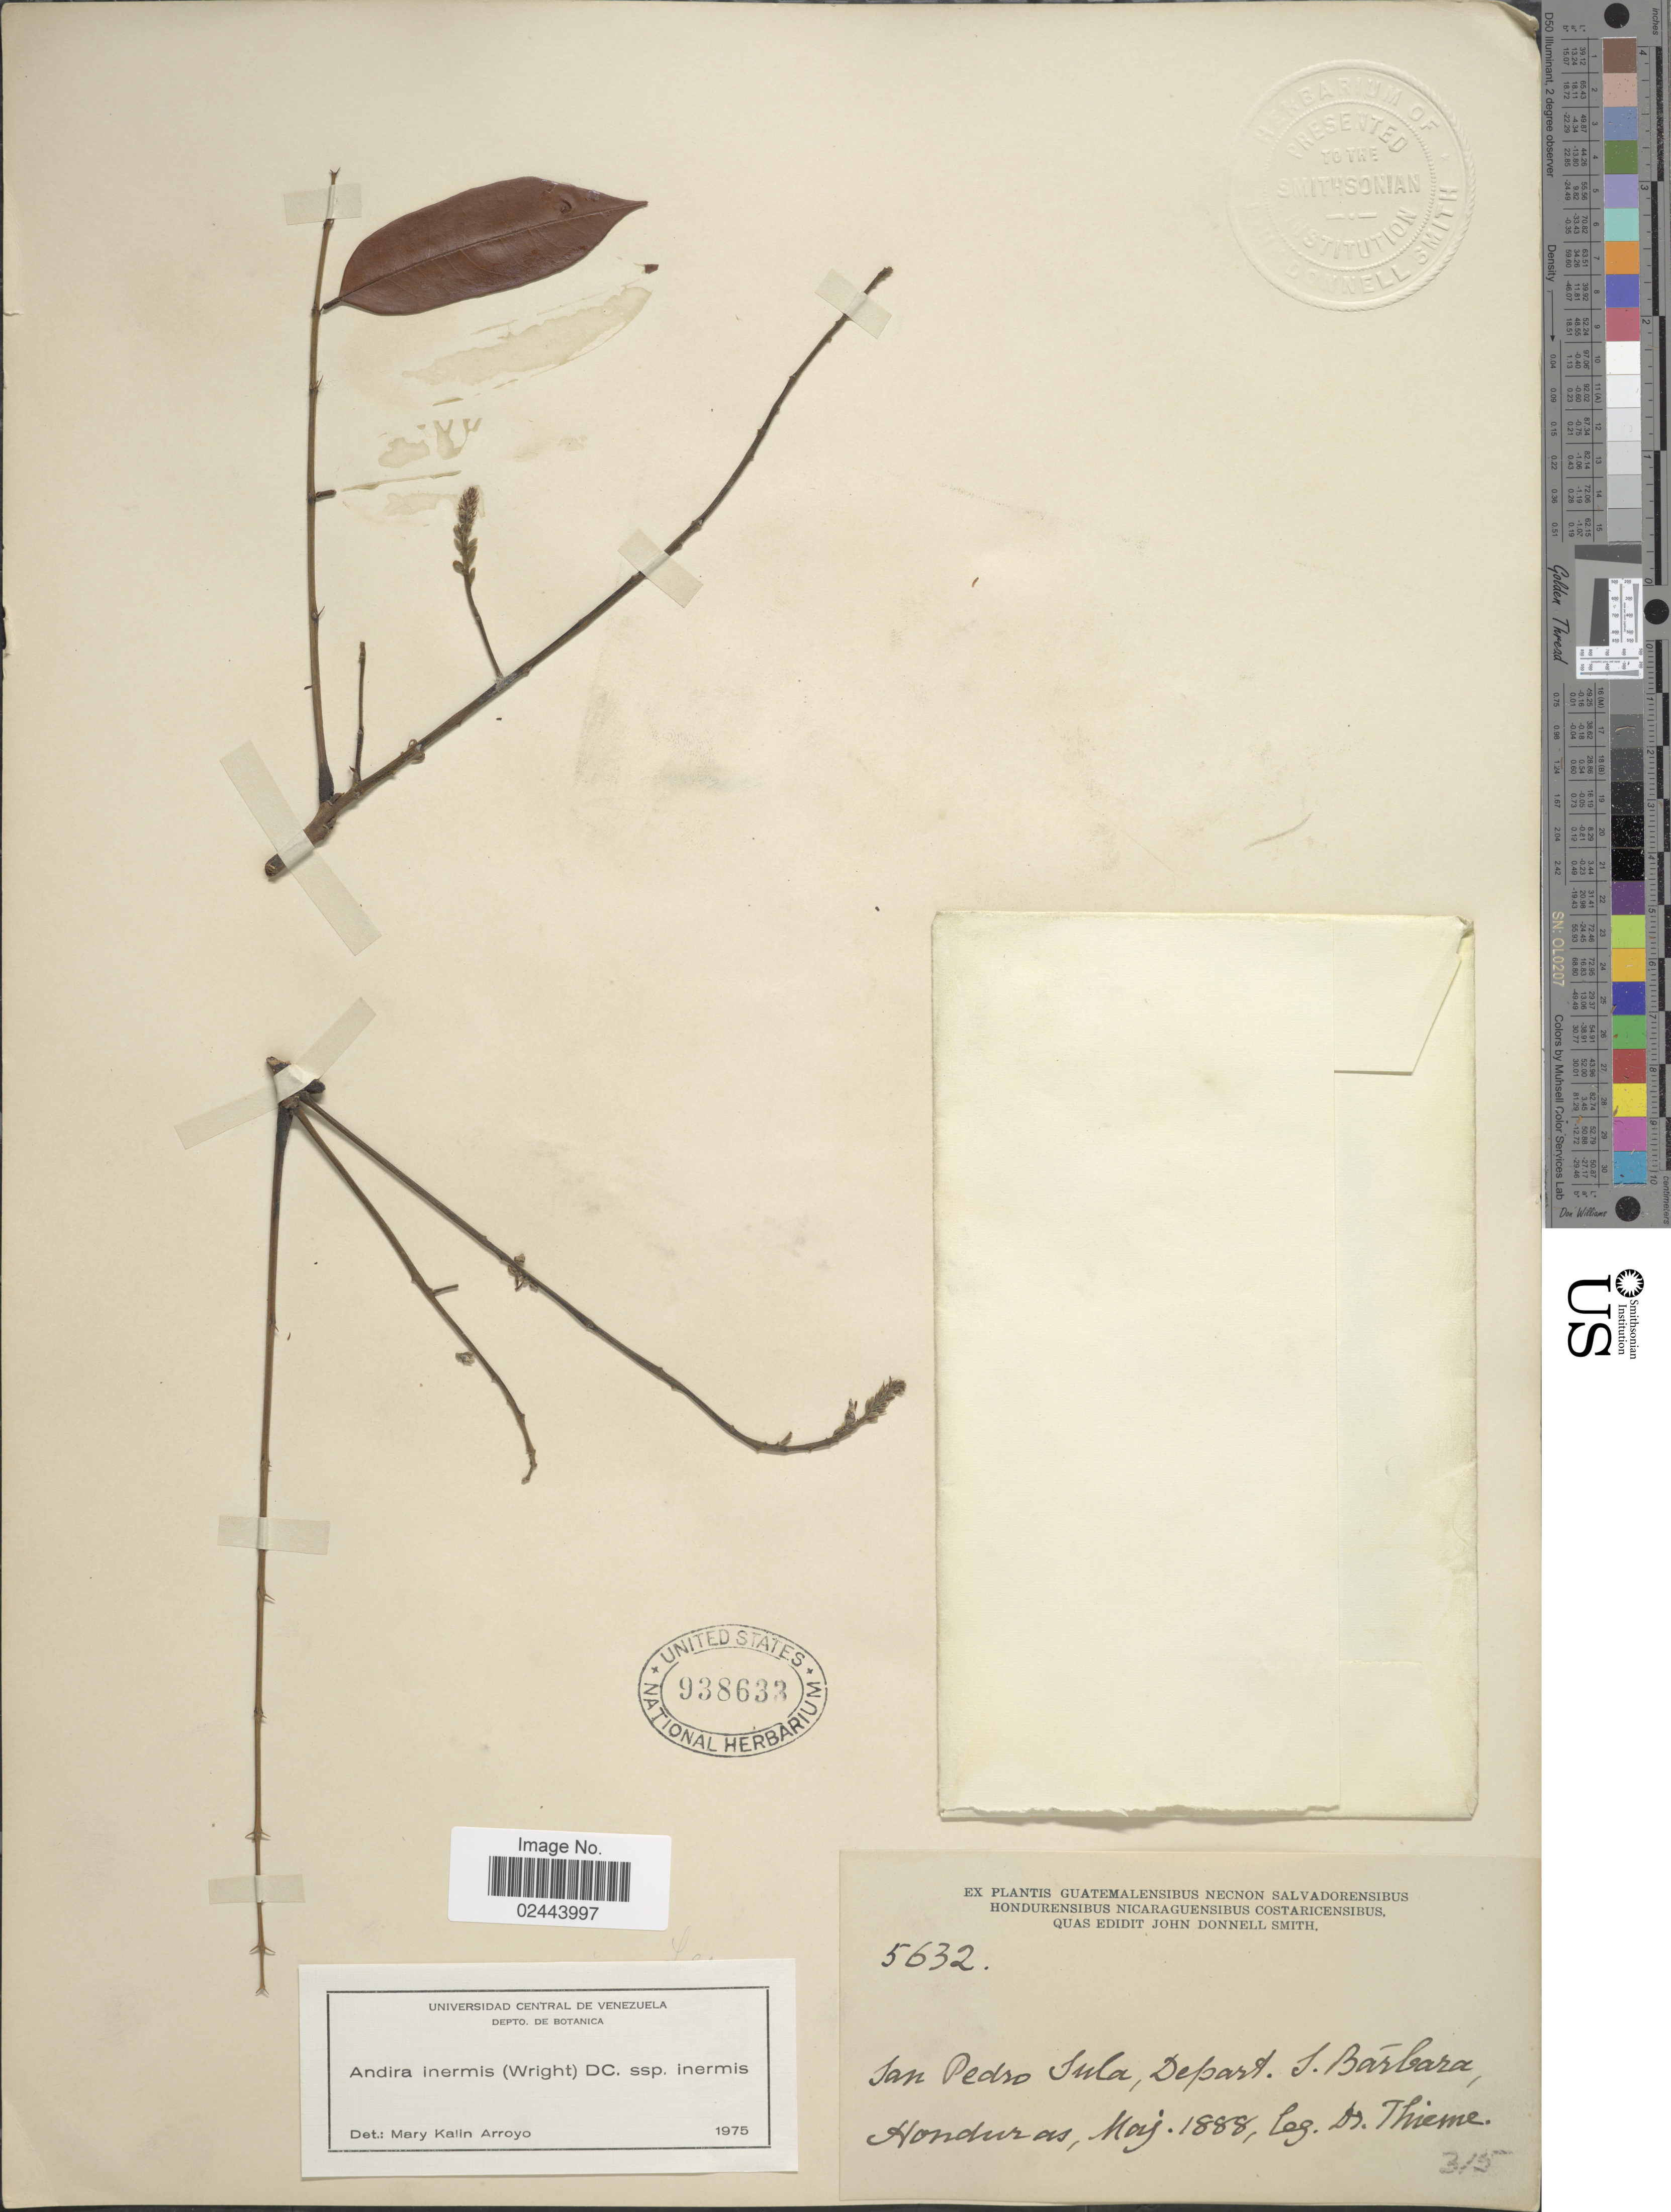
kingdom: Plantae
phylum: Tracheophyta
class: Magnoliopsida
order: Fabales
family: Fabaceae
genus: Andira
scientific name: Andira inermis subsp. inermis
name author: (W. Wright) Kunth ex DC.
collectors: Thieme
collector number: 5632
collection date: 1888-05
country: Honduras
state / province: Santa Bárbara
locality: San Pedro Sula, Depart. S. Bárbara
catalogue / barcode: US 938633